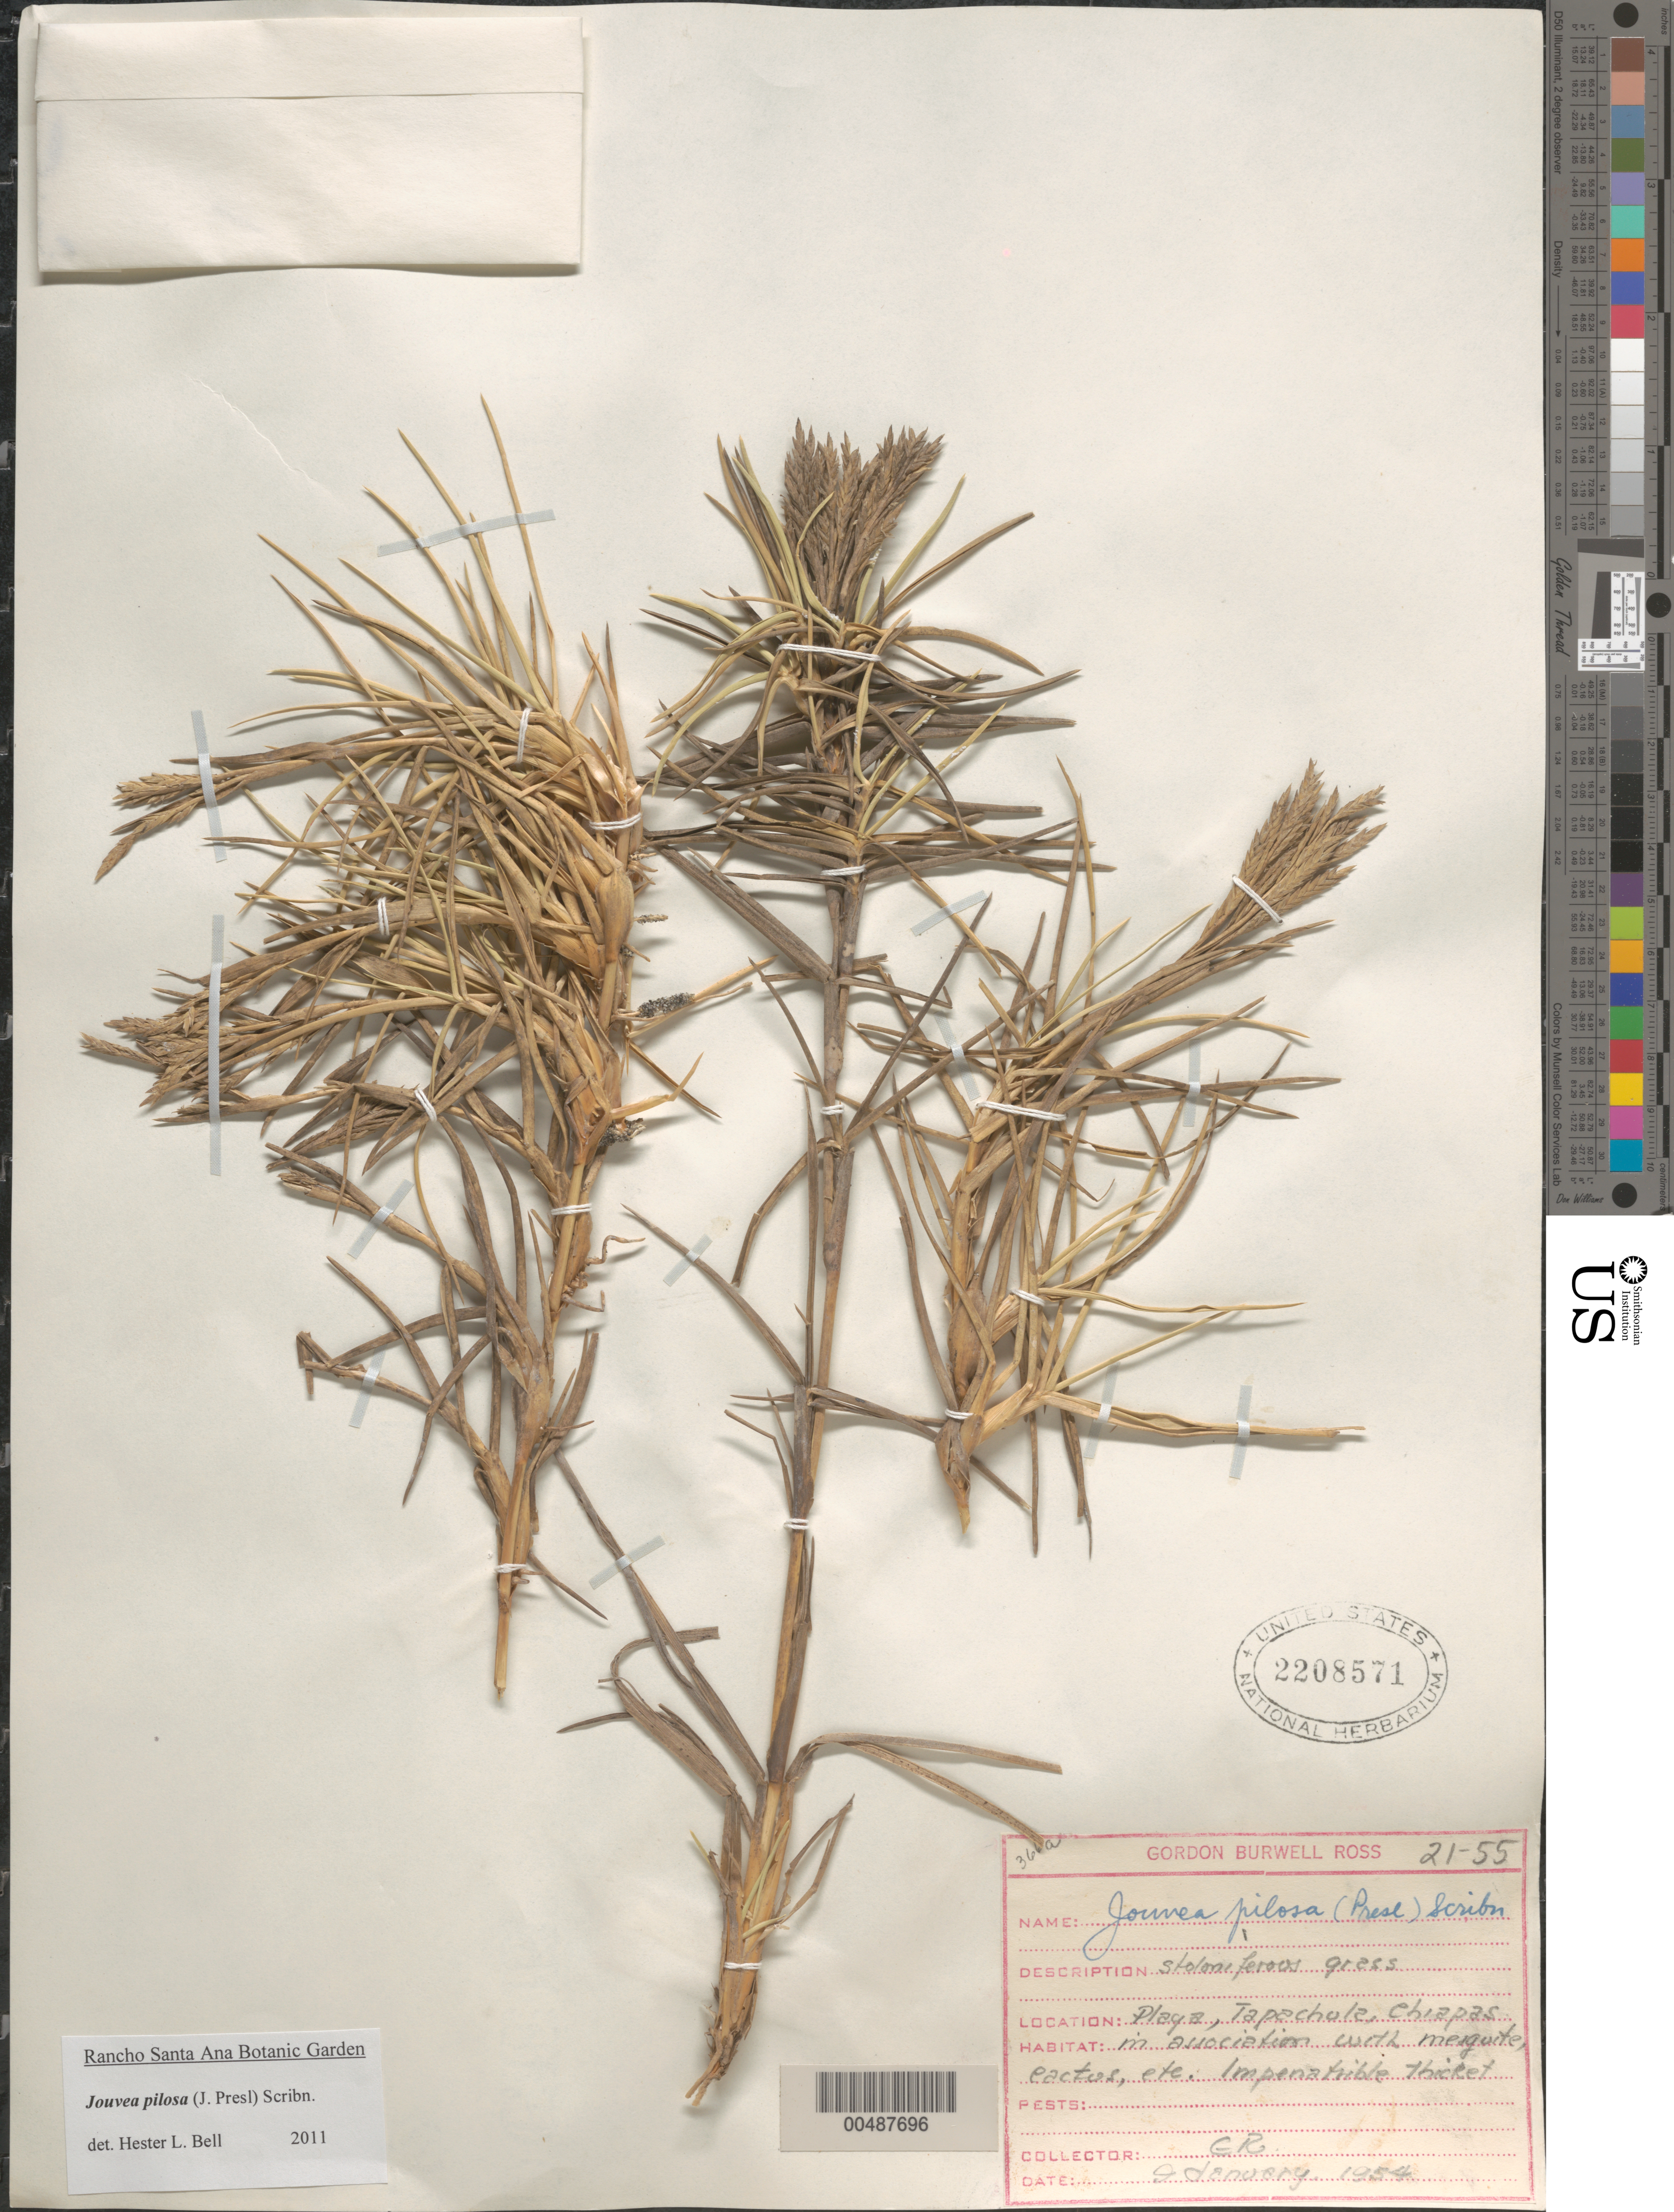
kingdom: Plantae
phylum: Tracheophyta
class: Liliopsida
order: Poales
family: Poaceae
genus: Jouvea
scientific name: Jouvea pilosa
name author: (J. Presl) Scribn.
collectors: G. B. Ross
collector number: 21-55/366a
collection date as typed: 9 Jan 1954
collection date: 1954-01-09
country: Mexico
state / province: Chiapas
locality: Playa, Tapachule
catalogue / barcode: US 2208571